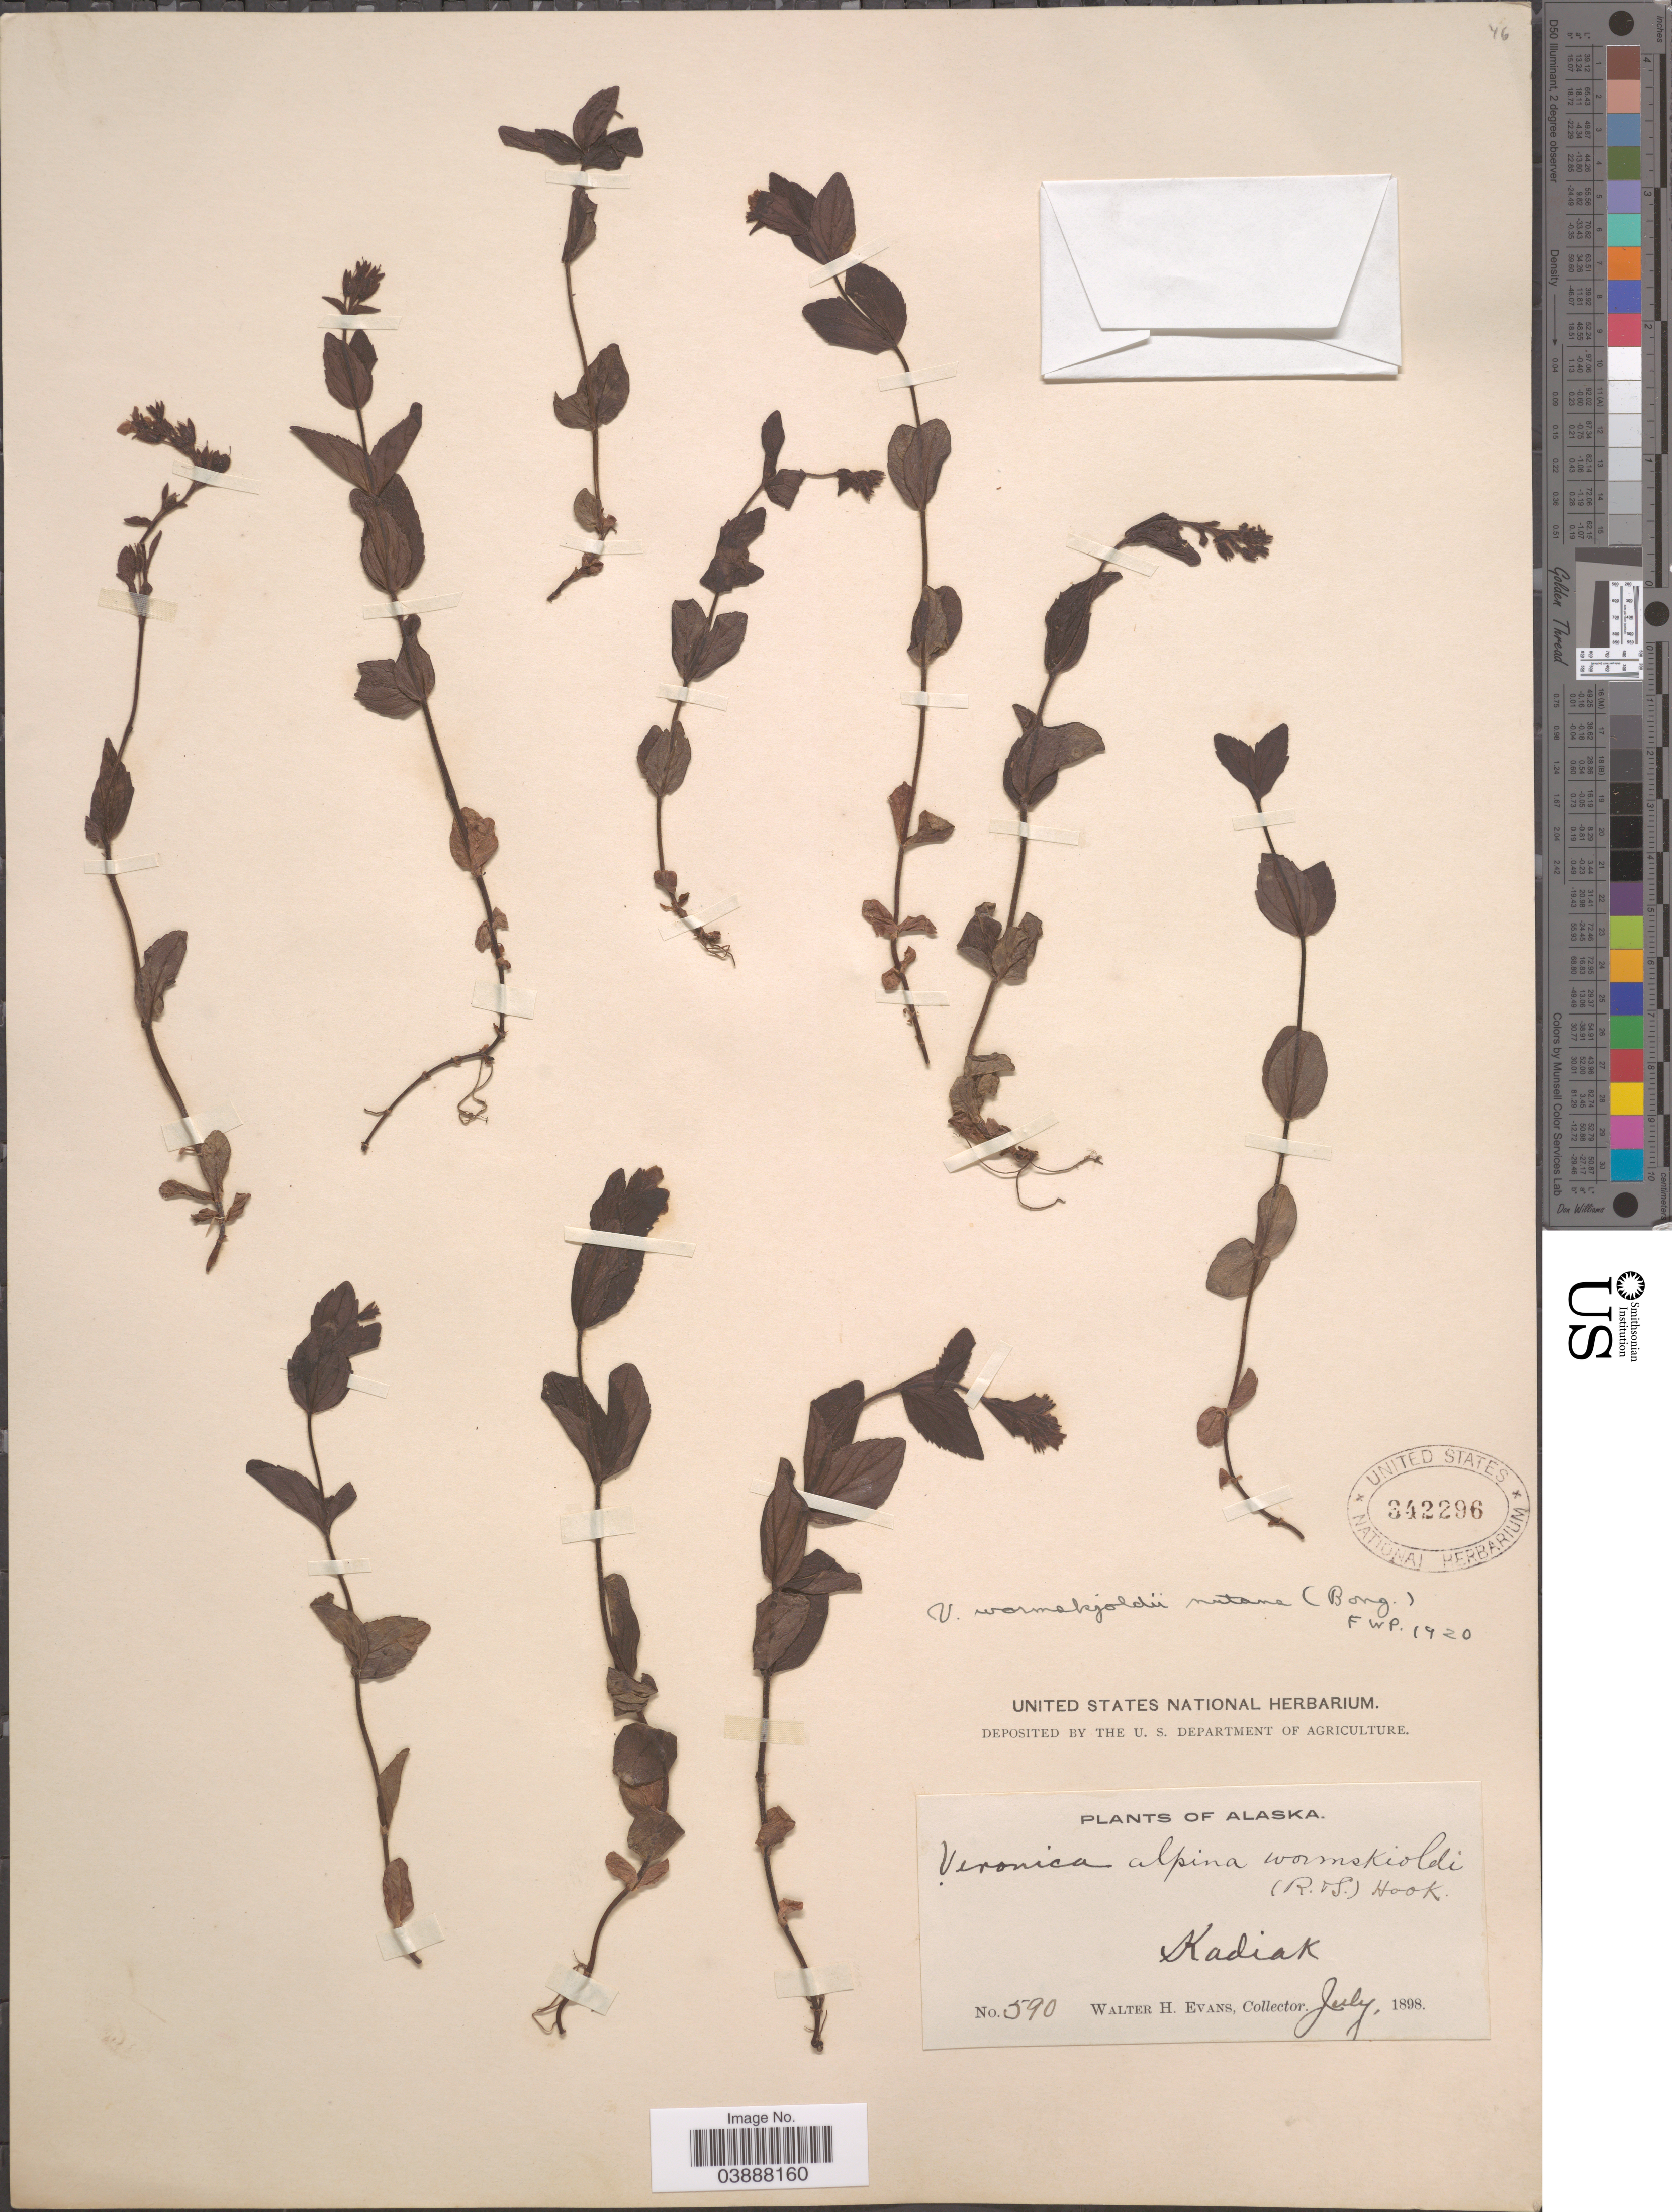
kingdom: Plantae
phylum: Tracheophyta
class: Magnoliopsida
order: Lamiales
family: Plantaginaceae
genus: Veronica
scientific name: Veronica wormskjoldii subsp. nutans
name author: (Bong.) Albach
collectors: W. H. Evans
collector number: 590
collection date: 1898-07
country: United States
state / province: Alaska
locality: Kadiak.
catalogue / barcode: US 342296